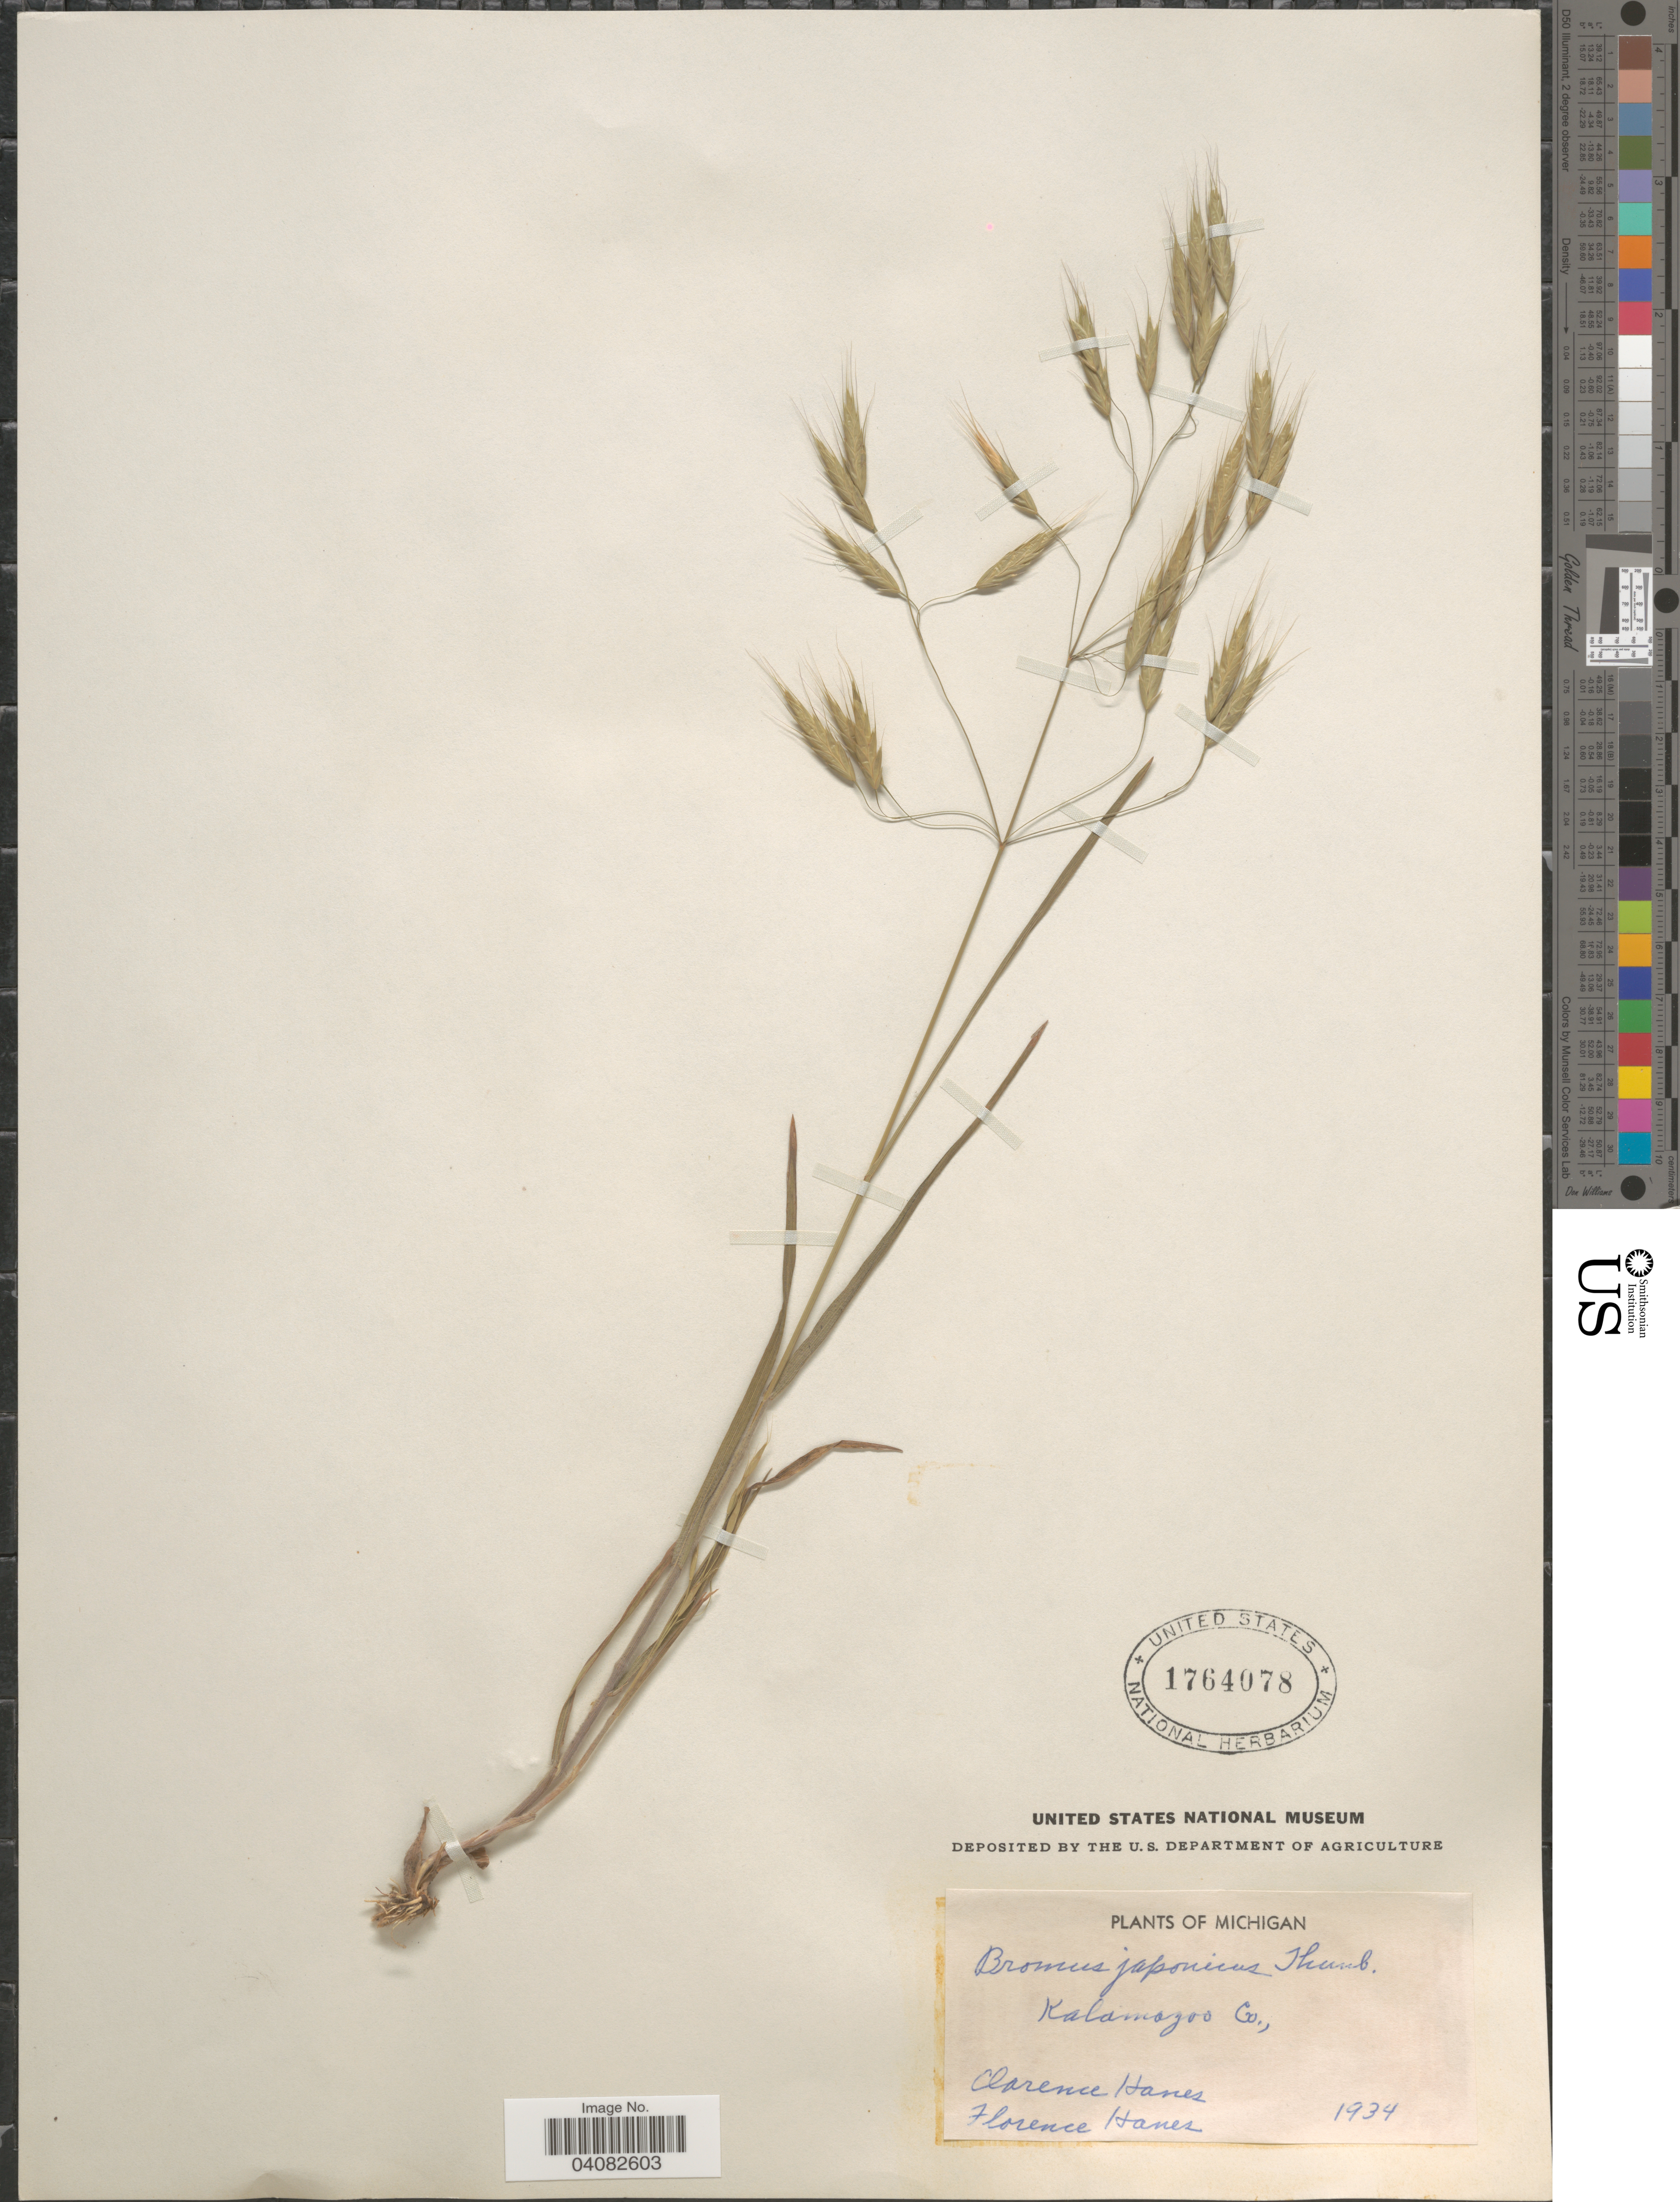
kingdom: Plantae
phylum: Tracheophyta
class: Liliopsida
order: Poales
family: Poaceae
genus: Bromus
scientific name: Bromus japonicus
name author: Houtt.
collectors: C. Hanes & F. Hanes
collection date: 1934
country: United States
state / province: Michigan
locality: Kalamazoo Co.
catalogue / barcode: US 1764078